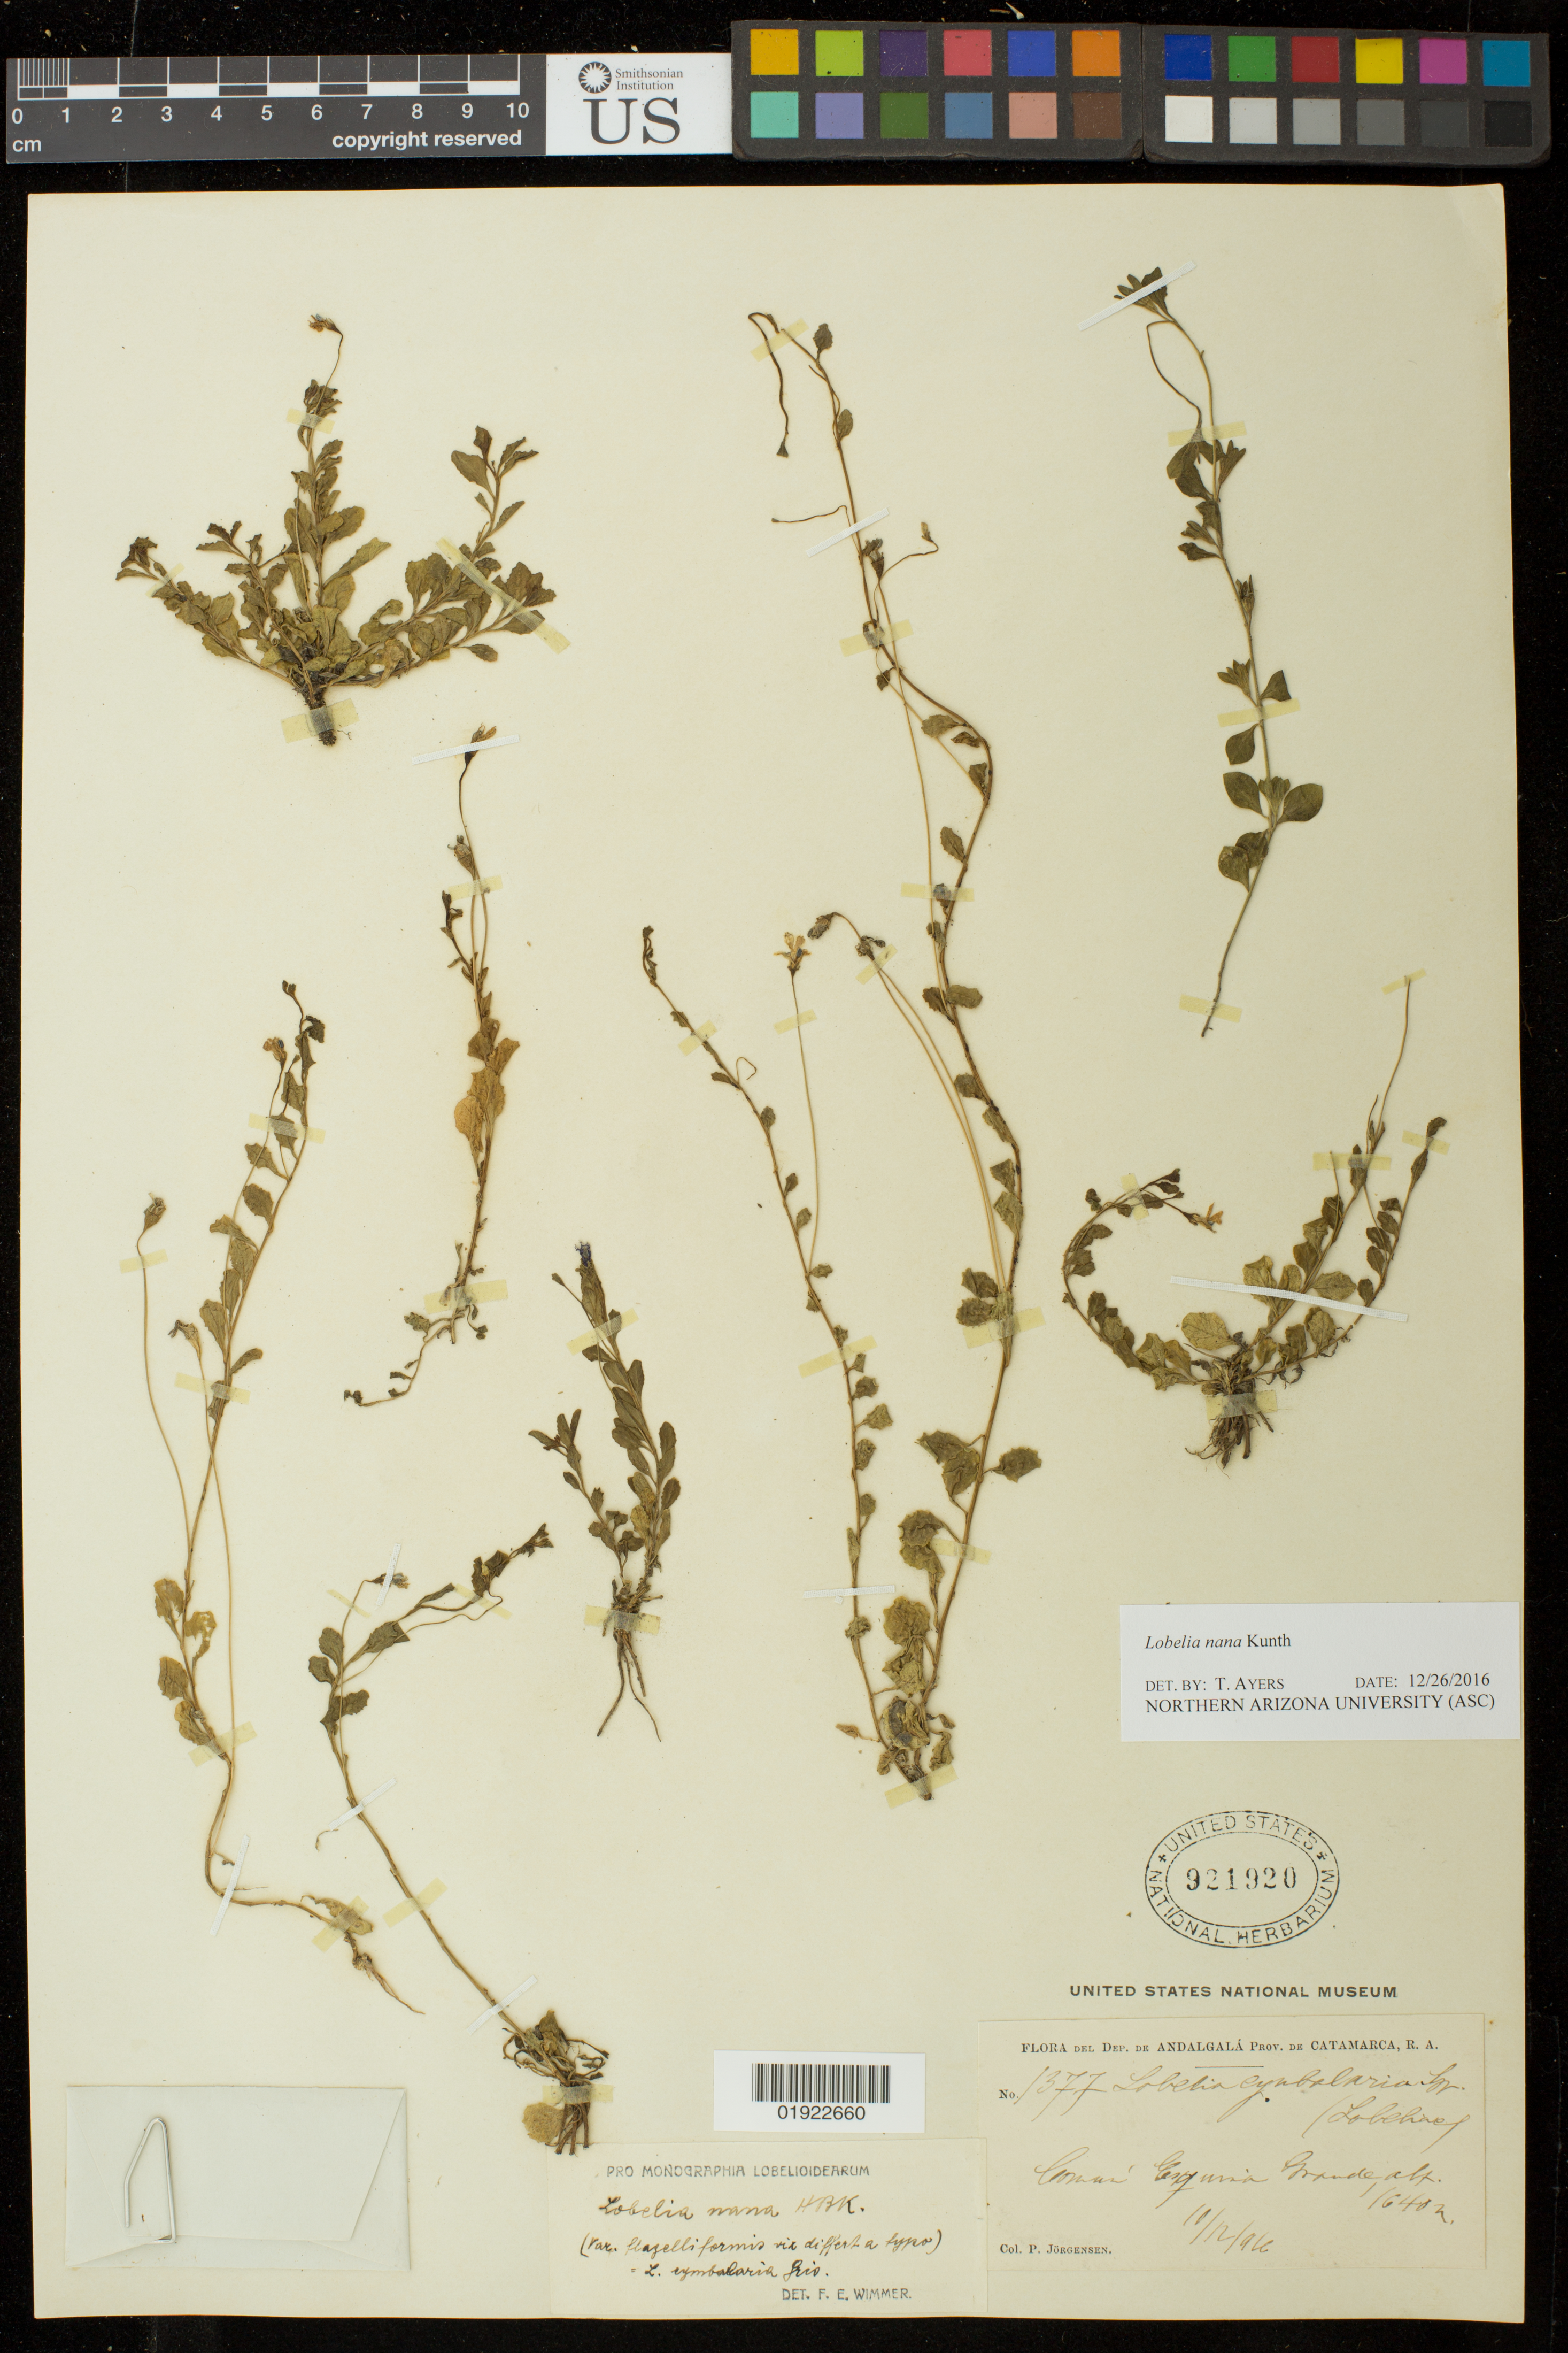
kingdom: Plantae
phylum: Tracheophyta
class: Magnoliopsida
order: Asterales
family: Campanulaceae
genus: Lobelia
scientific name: Lobelia nana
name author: Kunth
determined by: Ayers, Tina J.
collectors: P. Jörgensen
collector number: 1377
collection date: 1896-12-10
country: Argentina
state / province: Catamarca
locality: Dep. de Andalgala. Laguna Grande.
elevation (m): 1640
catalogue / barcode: US 921920